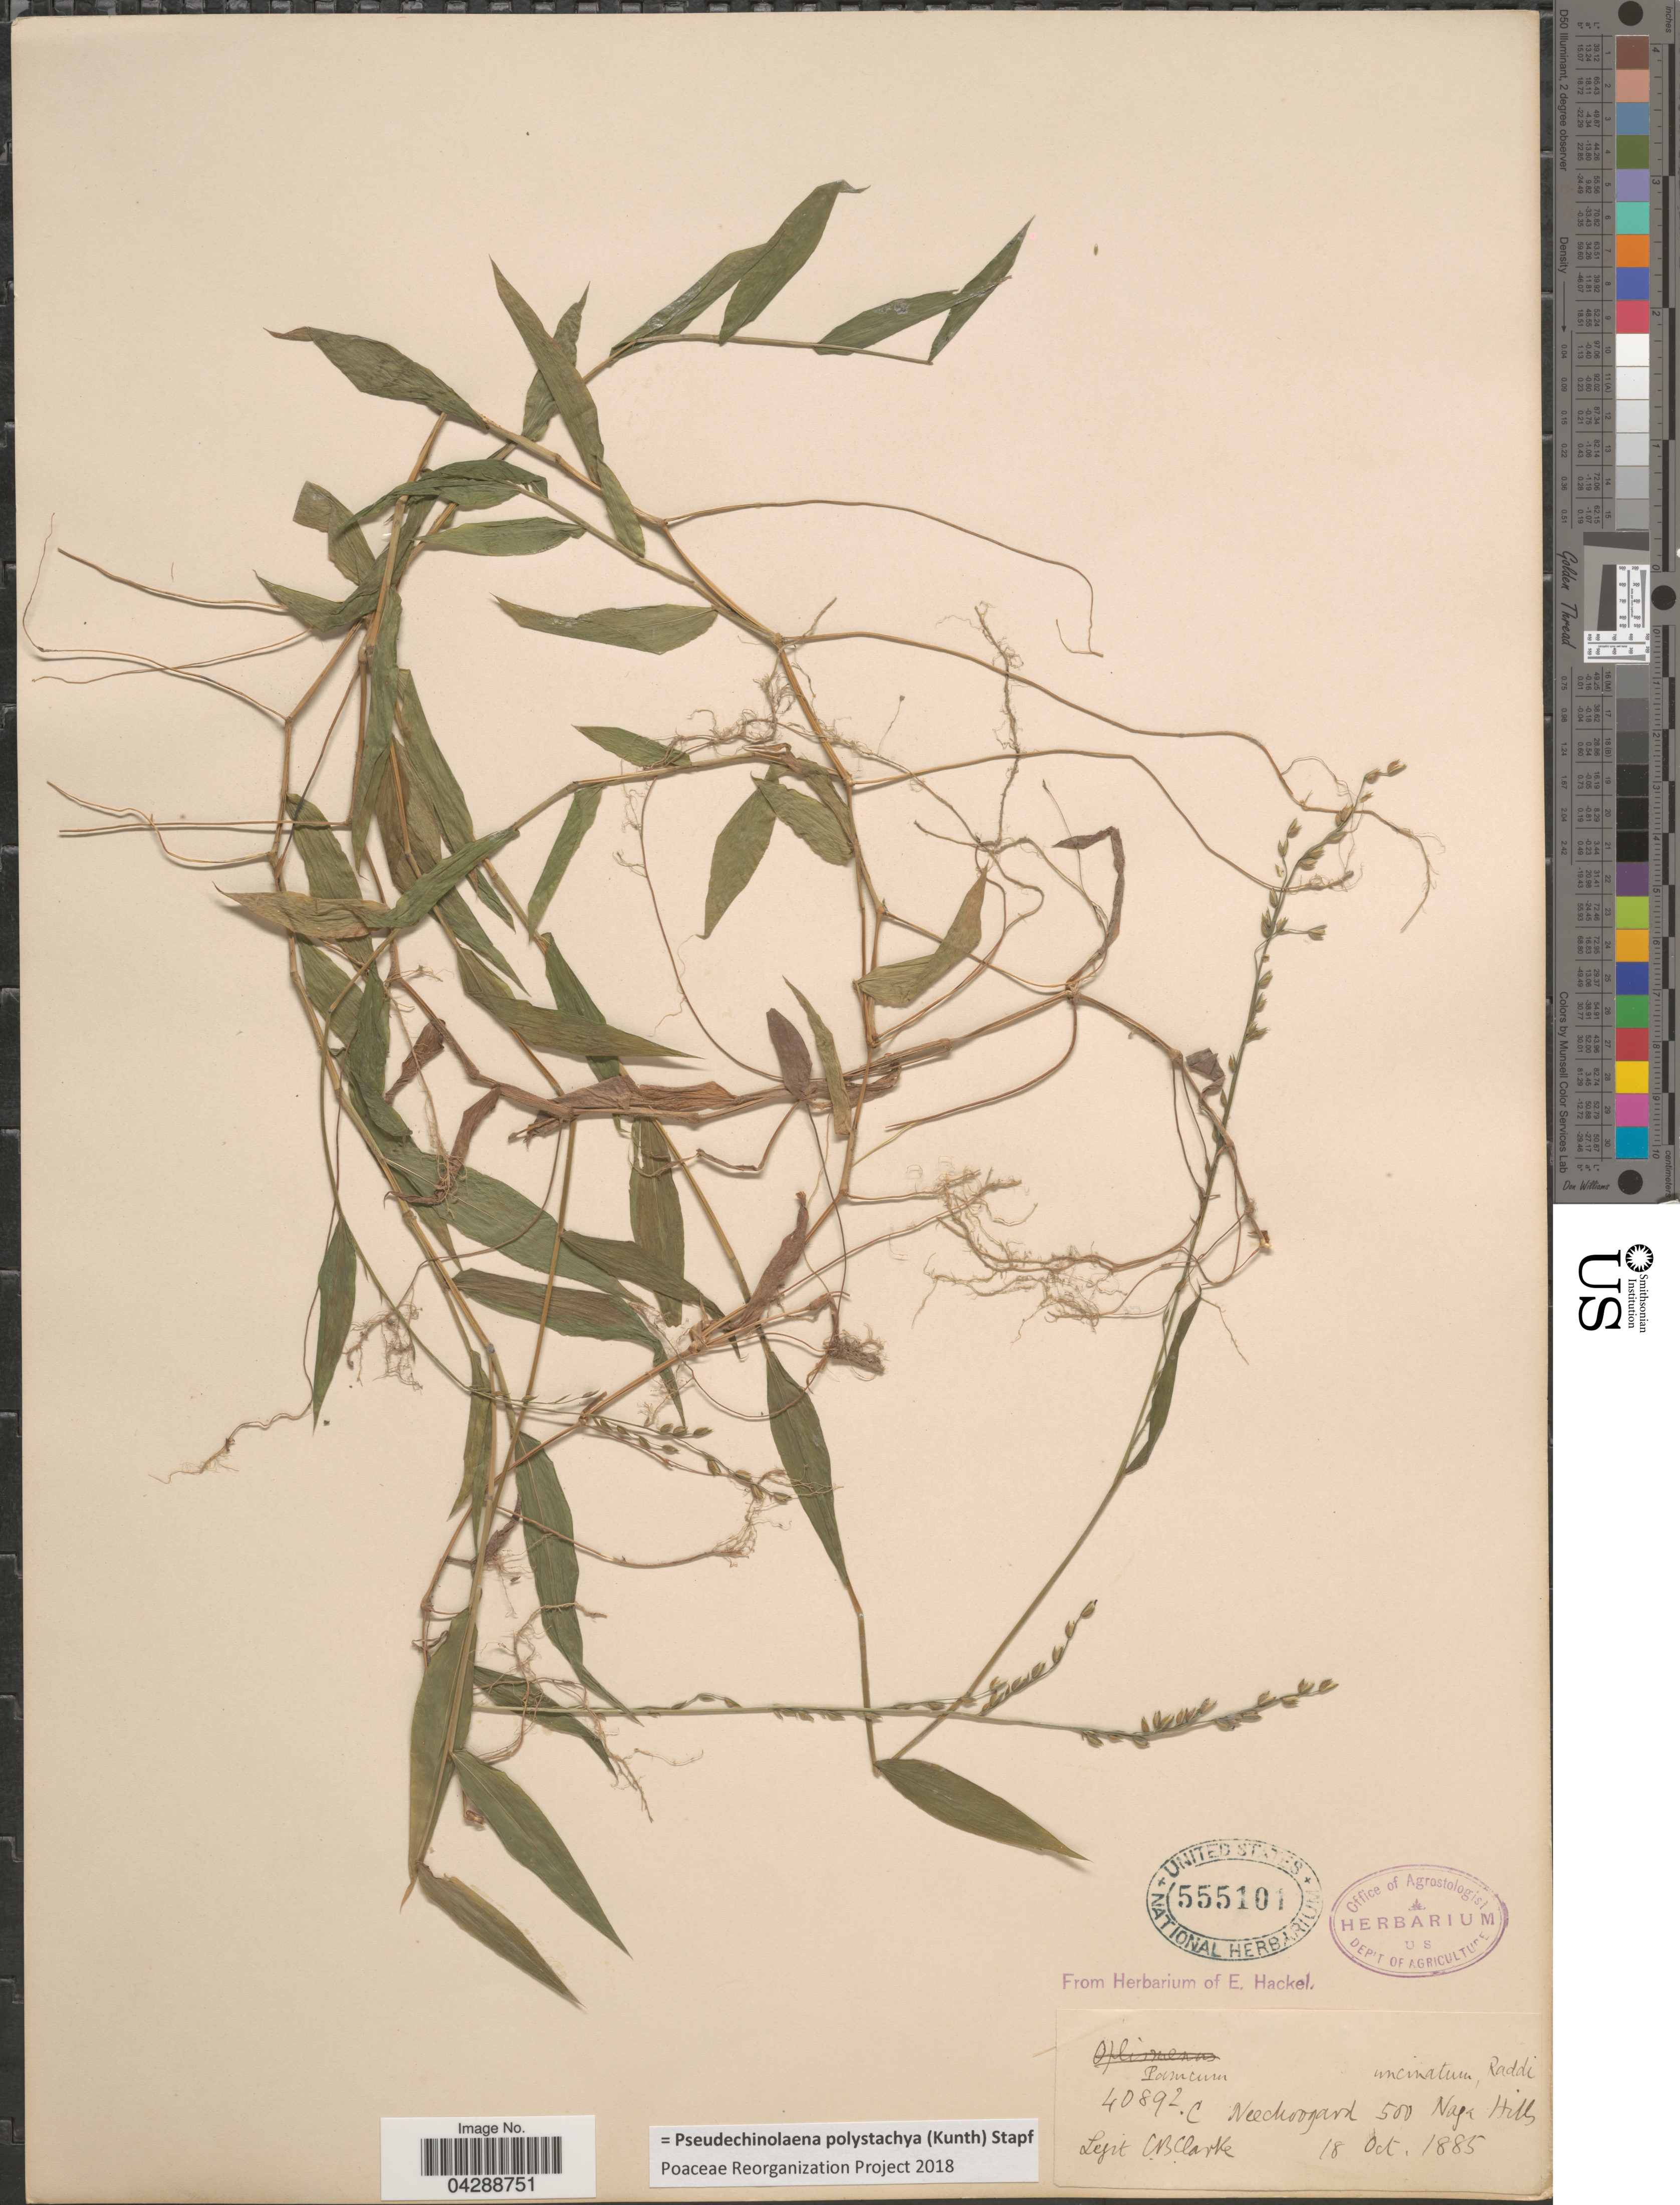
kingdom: Plantae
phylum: Tracheophyta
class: Liliopsida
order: Poales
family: Poaceae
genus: Pseudechinolaena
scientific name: Pseudechinolaena polystachya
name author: (Kunth) Stapf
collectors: C. B. Clarke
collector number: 40892C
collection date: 1885-10-18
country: India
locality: Neechoogard. Naja Hills.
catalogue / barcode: US 555101